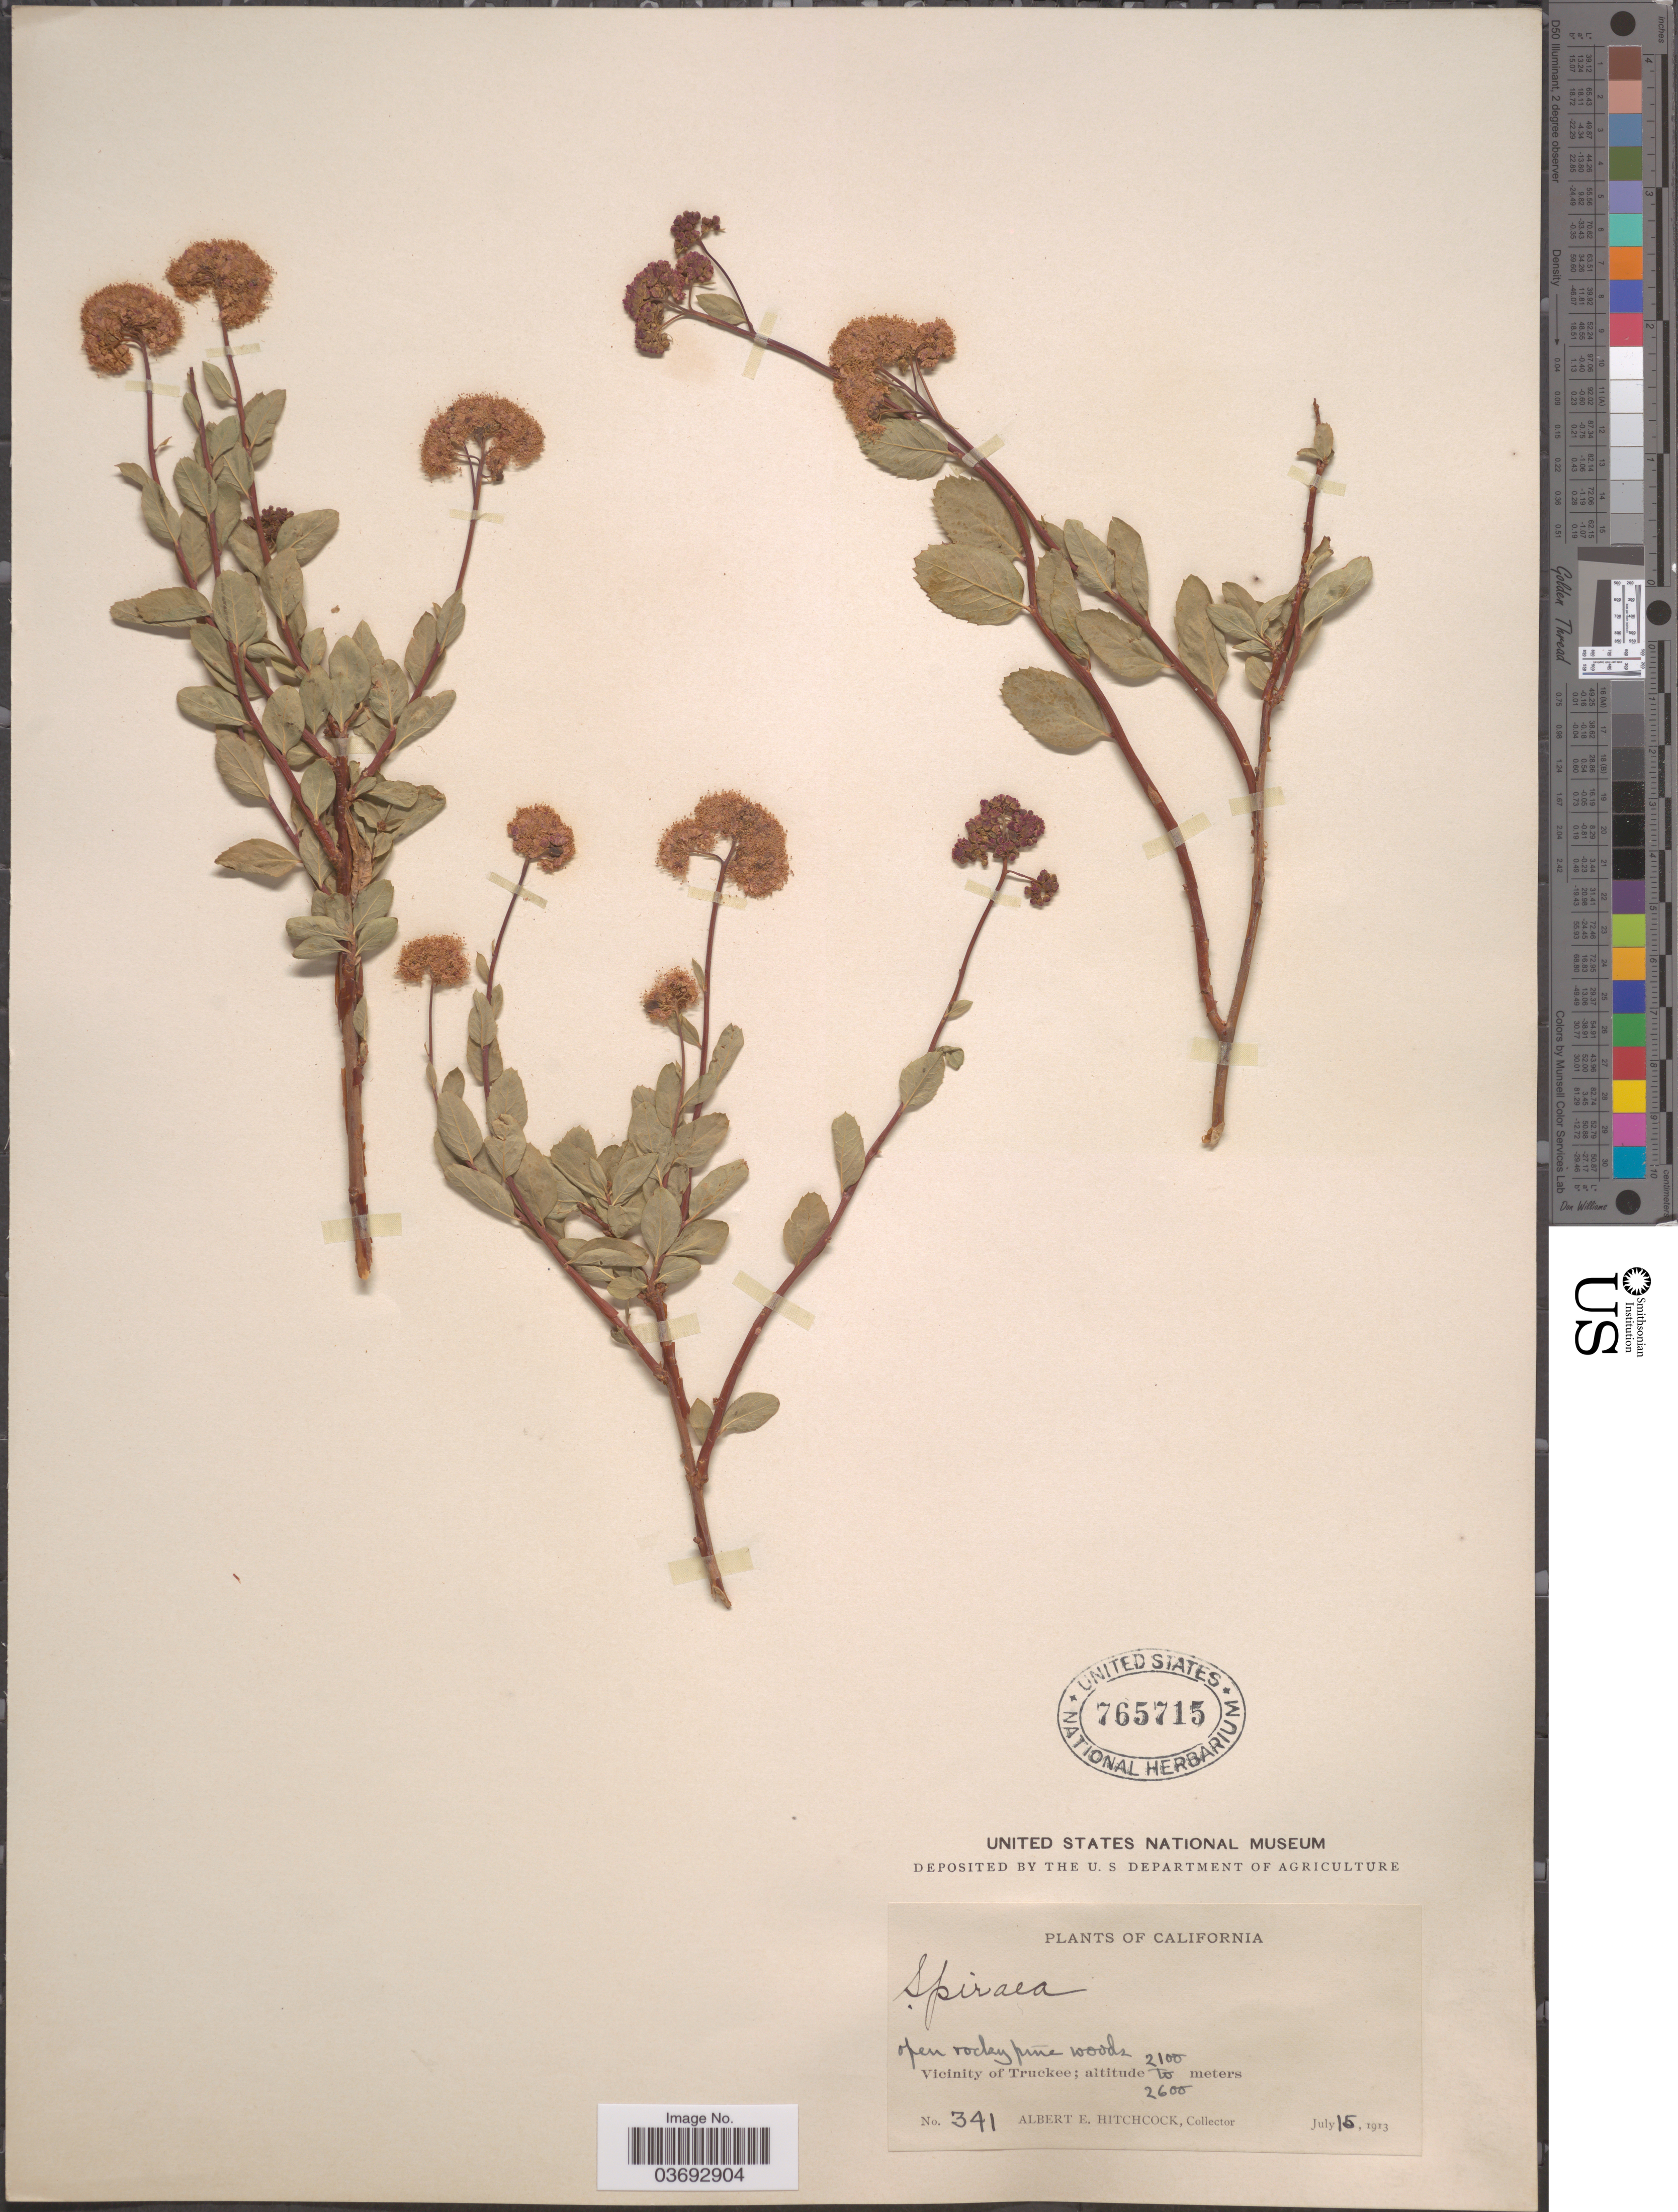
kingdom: Plantae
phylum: Tracheophyta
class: Magnoliopsida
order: Rosales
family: Rosaceae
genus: Spiraea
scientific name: Spiraea splendens var. splendens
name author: Baumann ex K. Koch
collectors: A. Hitchcock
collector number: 341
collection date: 1913-07-15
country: United States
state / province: California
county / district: Nevada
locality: Vicinity of Truckee.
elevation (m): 2100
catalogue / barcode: US 765715